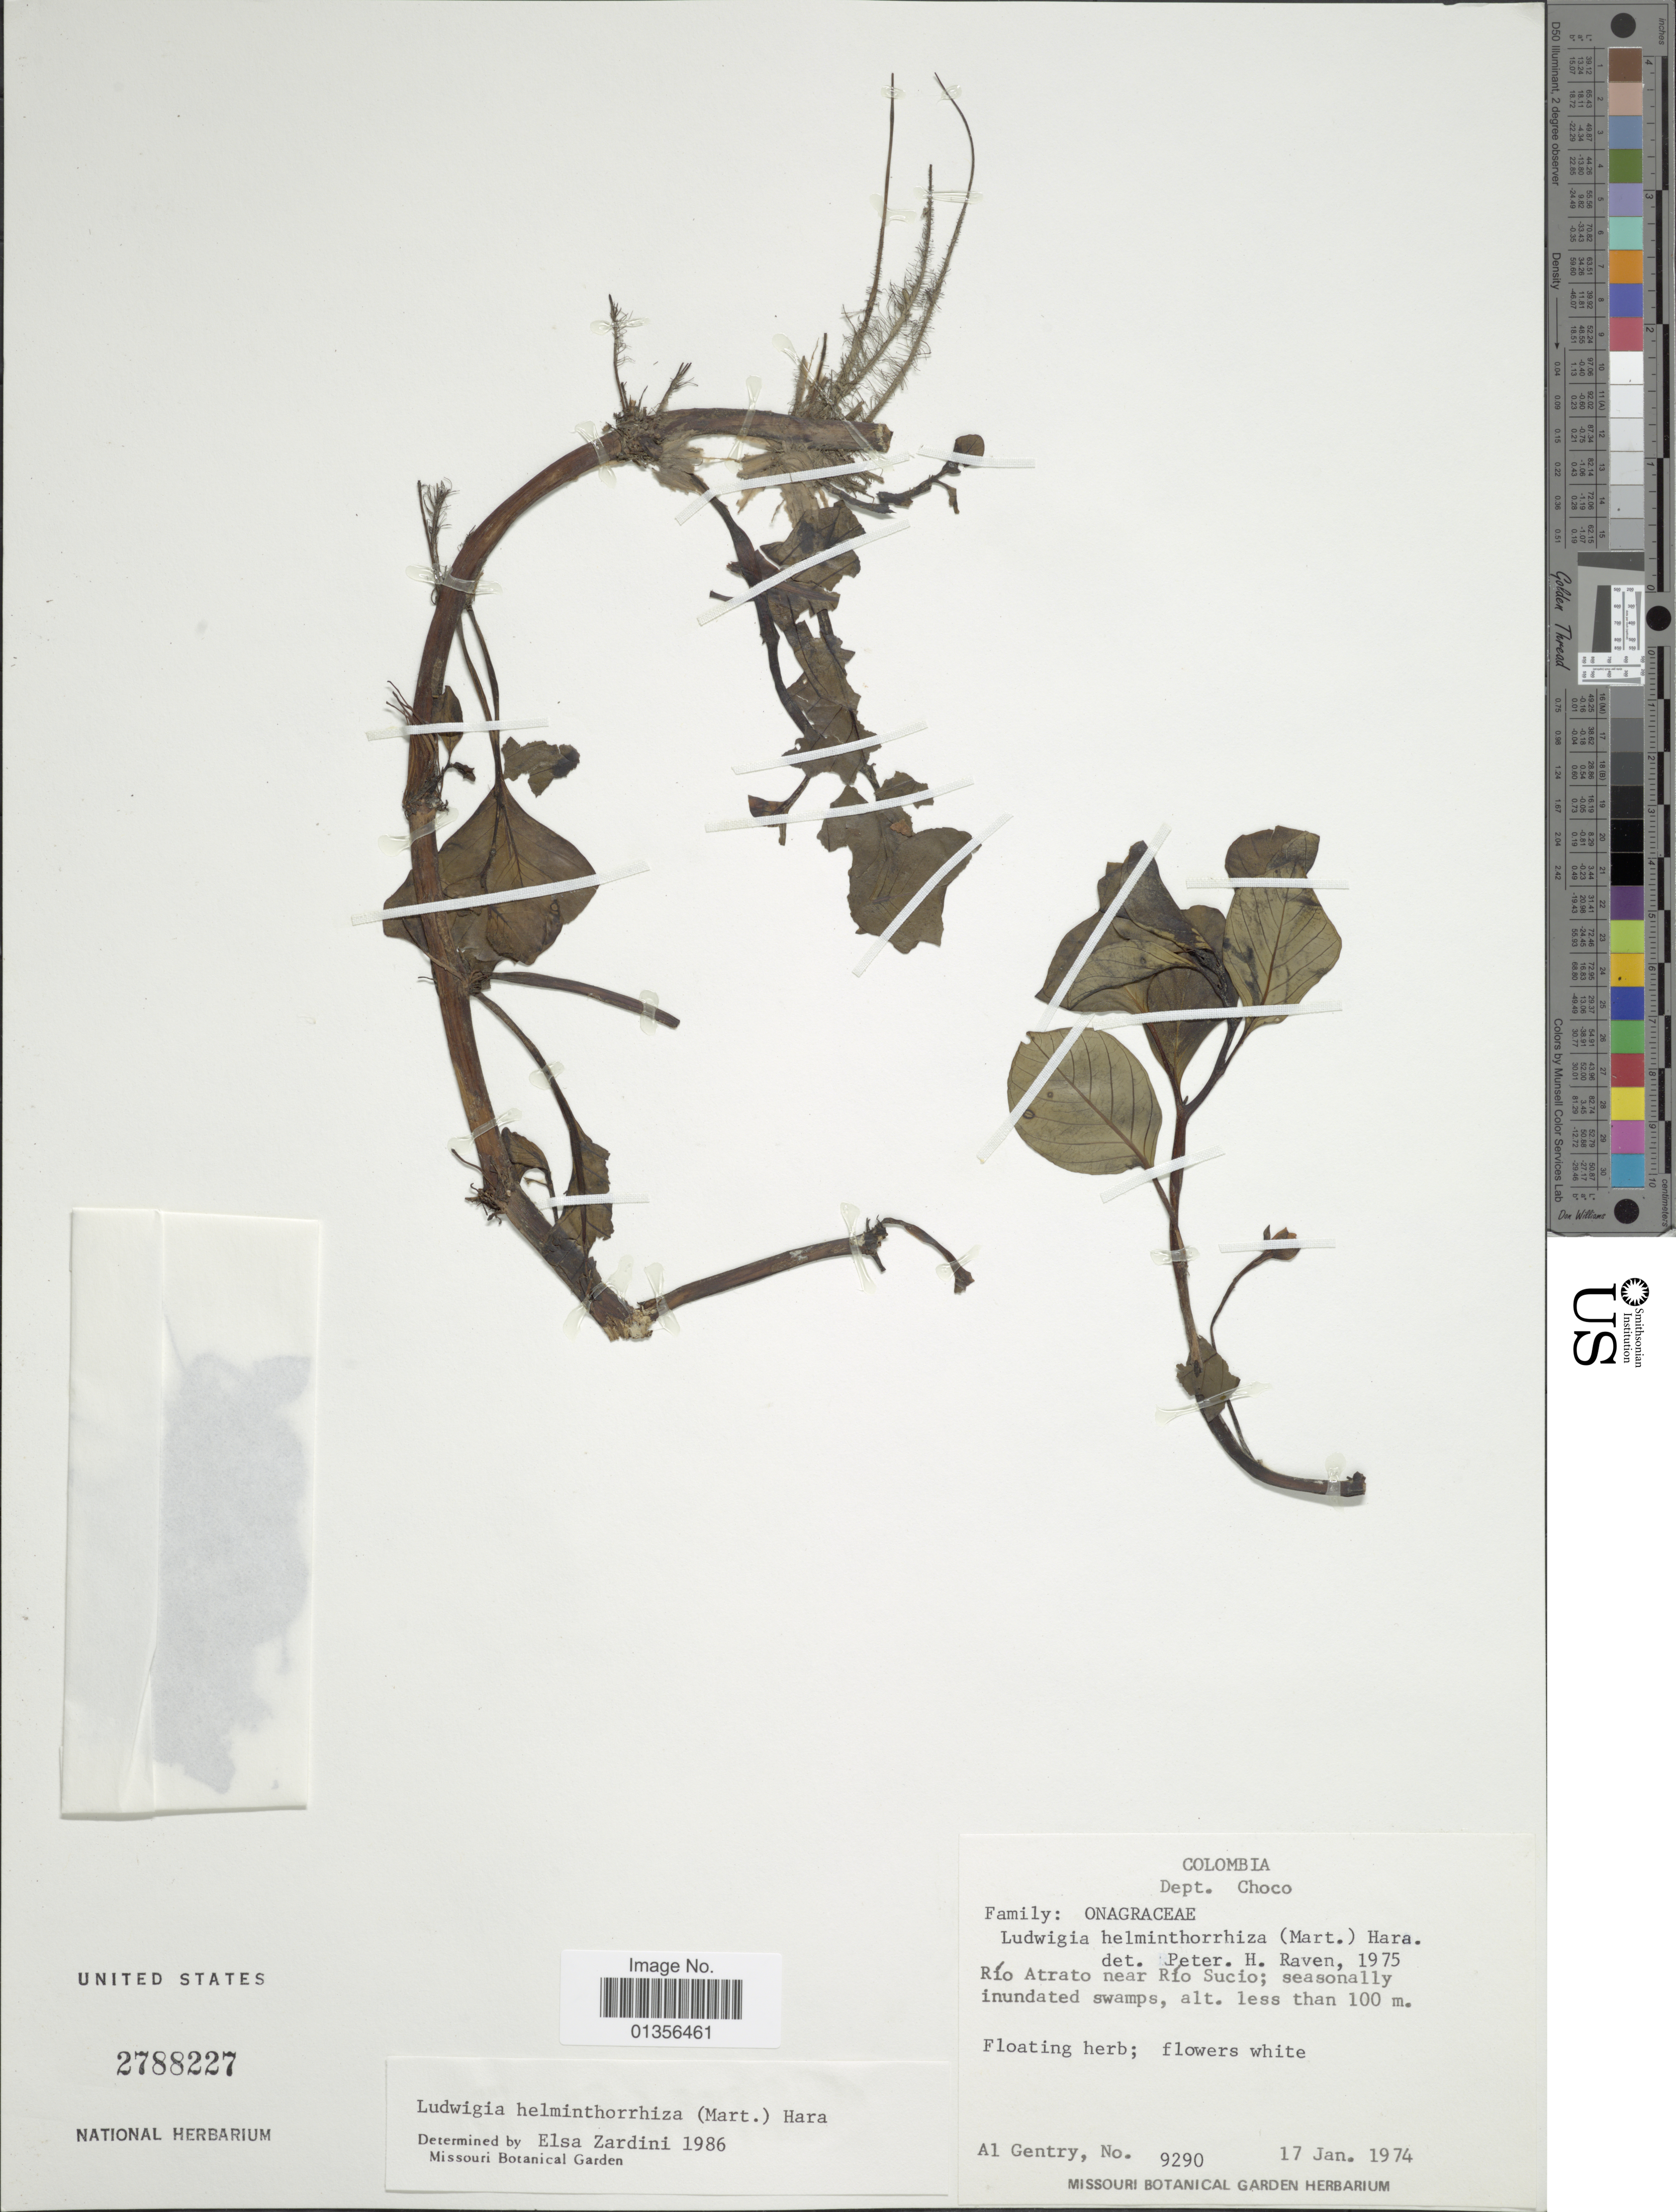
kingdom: Plantae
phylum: Tracheophyta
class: Magnoliopsida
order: Myrtales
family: Onagraceae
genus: Ludwigia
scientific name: Ludwigia helminthorrhiza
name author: (Mart.) H. Hara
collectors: A. H. Gentry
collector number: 9290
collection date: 1974-01-17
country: Colombia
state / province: Chocó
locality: Río Atrato near Río Sucio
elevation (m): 100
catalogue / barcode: US 2788227